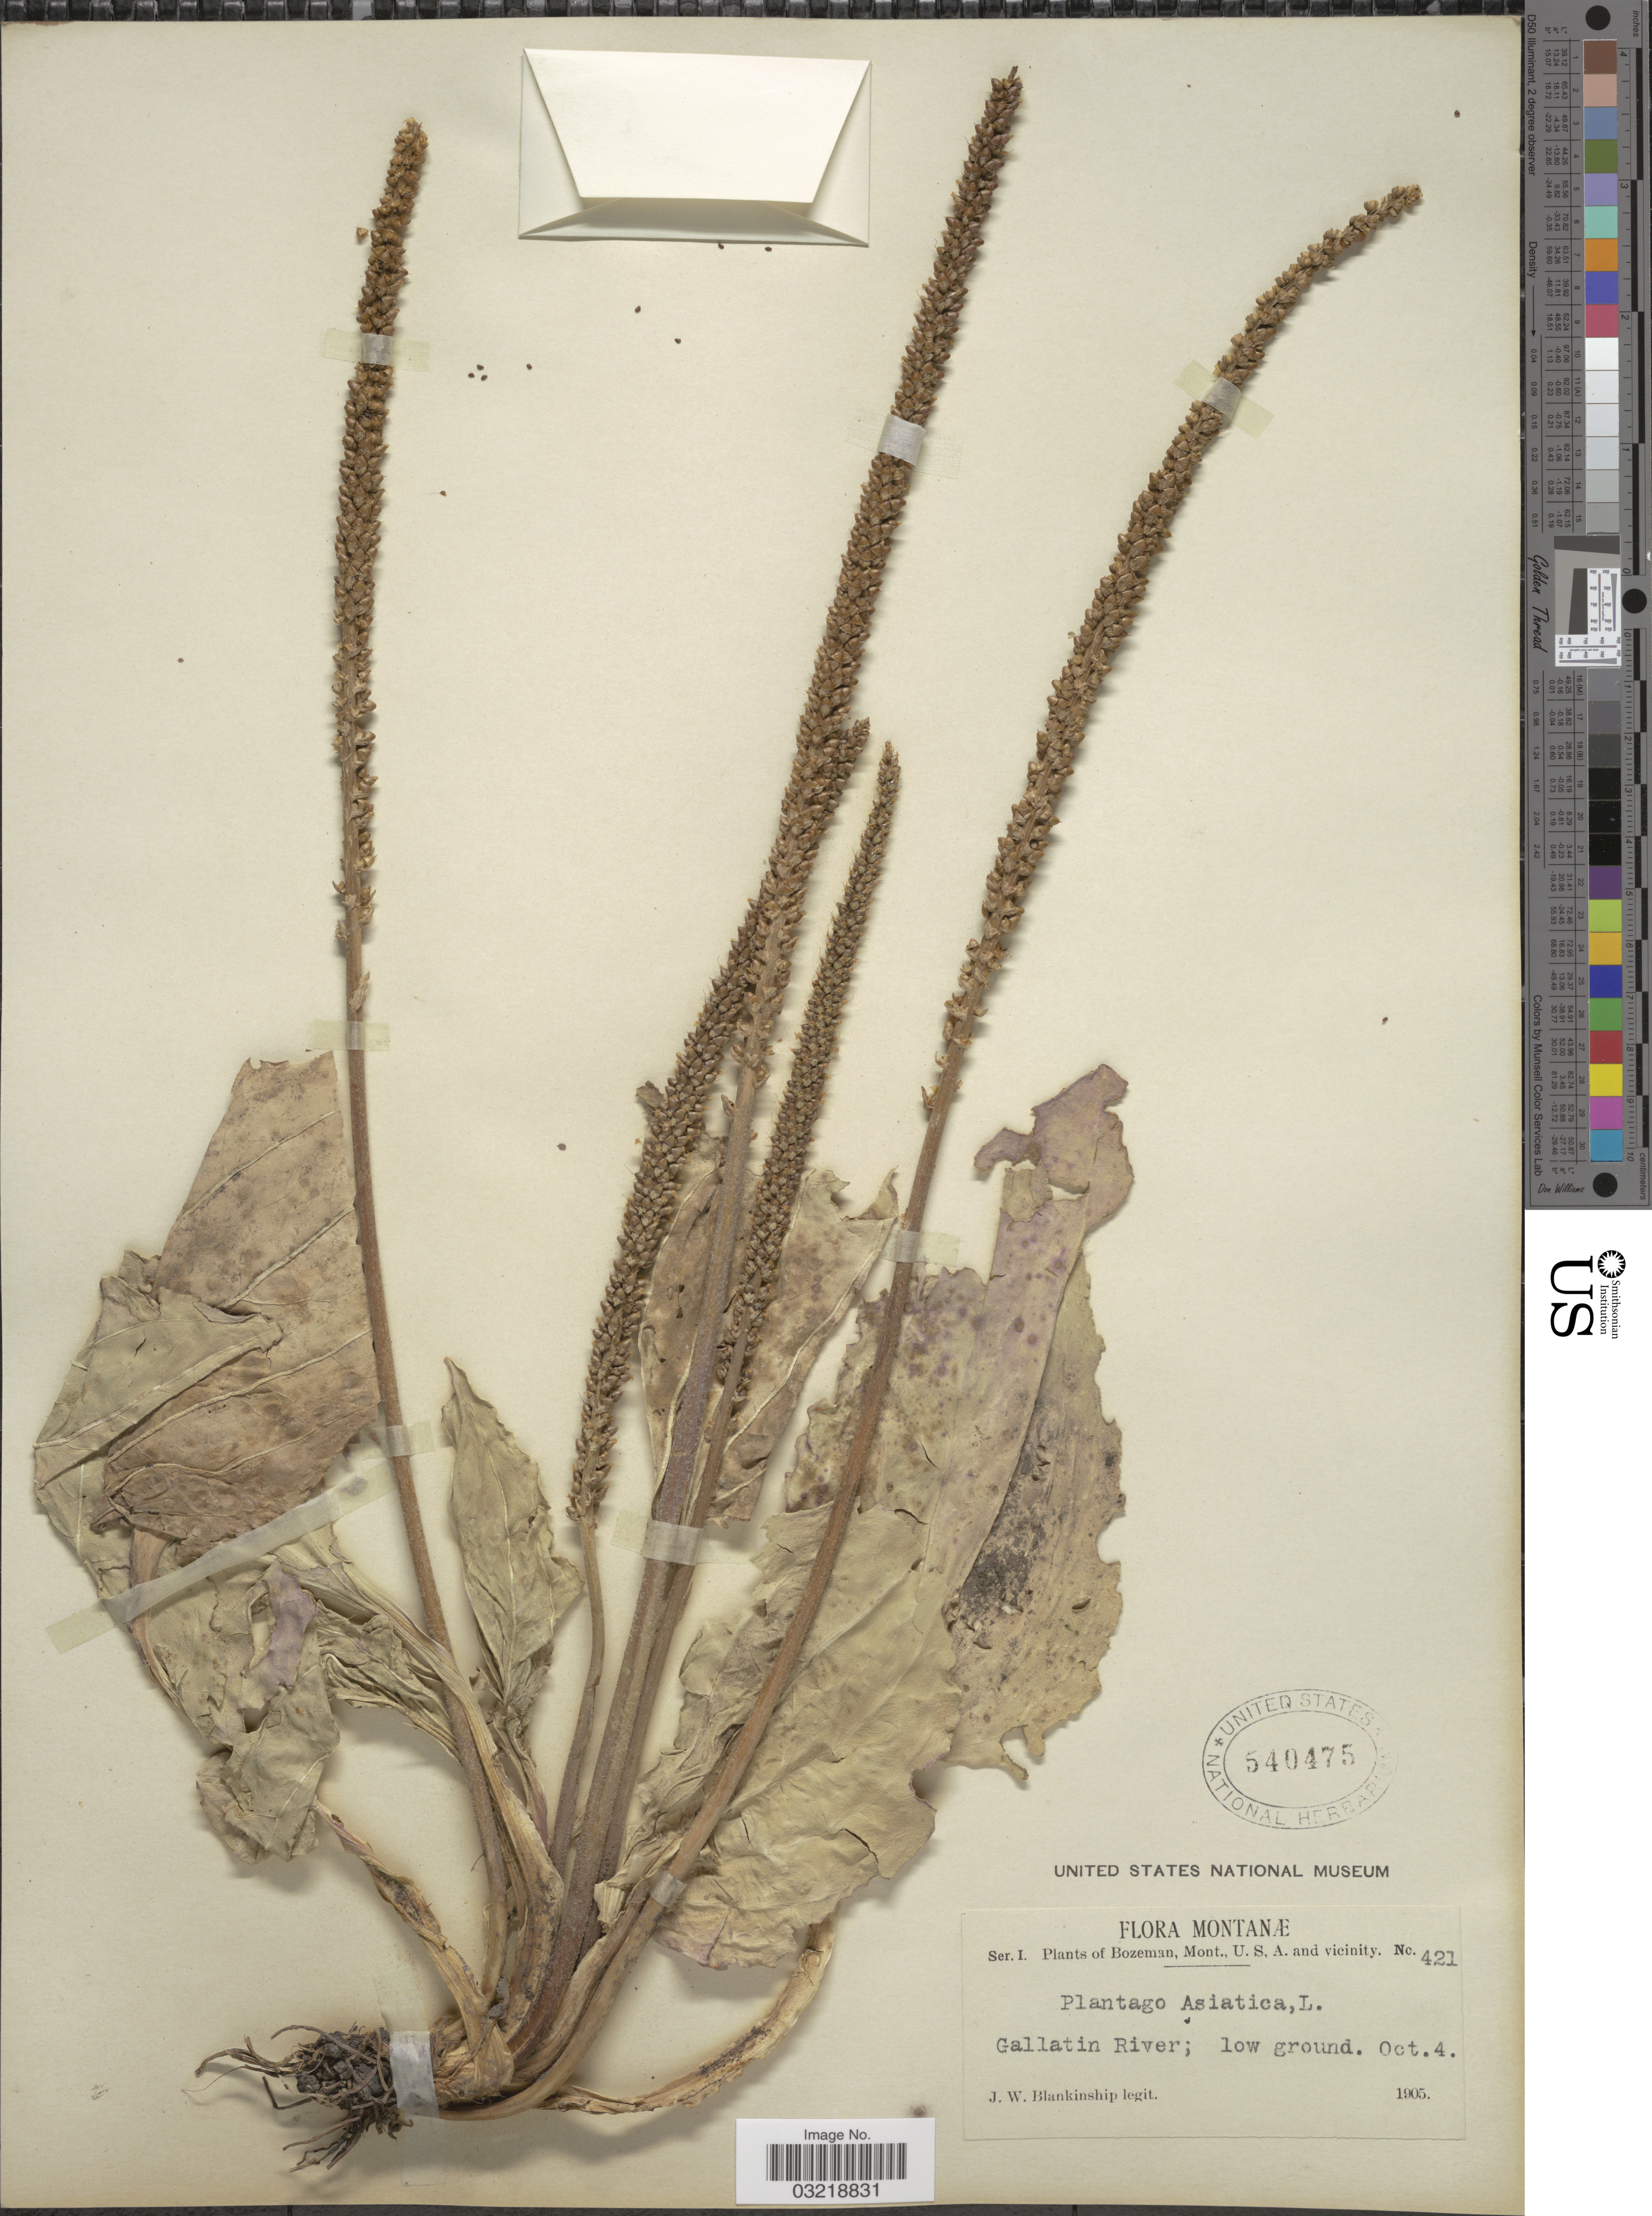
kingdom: Plantae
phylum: Tracheophyta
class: Magnoliopsida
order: Lamiales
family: Plantaginaceae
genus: Plantago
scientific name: Plantago major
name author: L.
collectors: J. W. Blankinship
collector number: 421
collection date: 1905-10-04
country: United States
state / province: Montana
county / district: Gallatin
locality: Bozeman, and vicinity. Gallatin River.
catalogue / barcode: US 540475